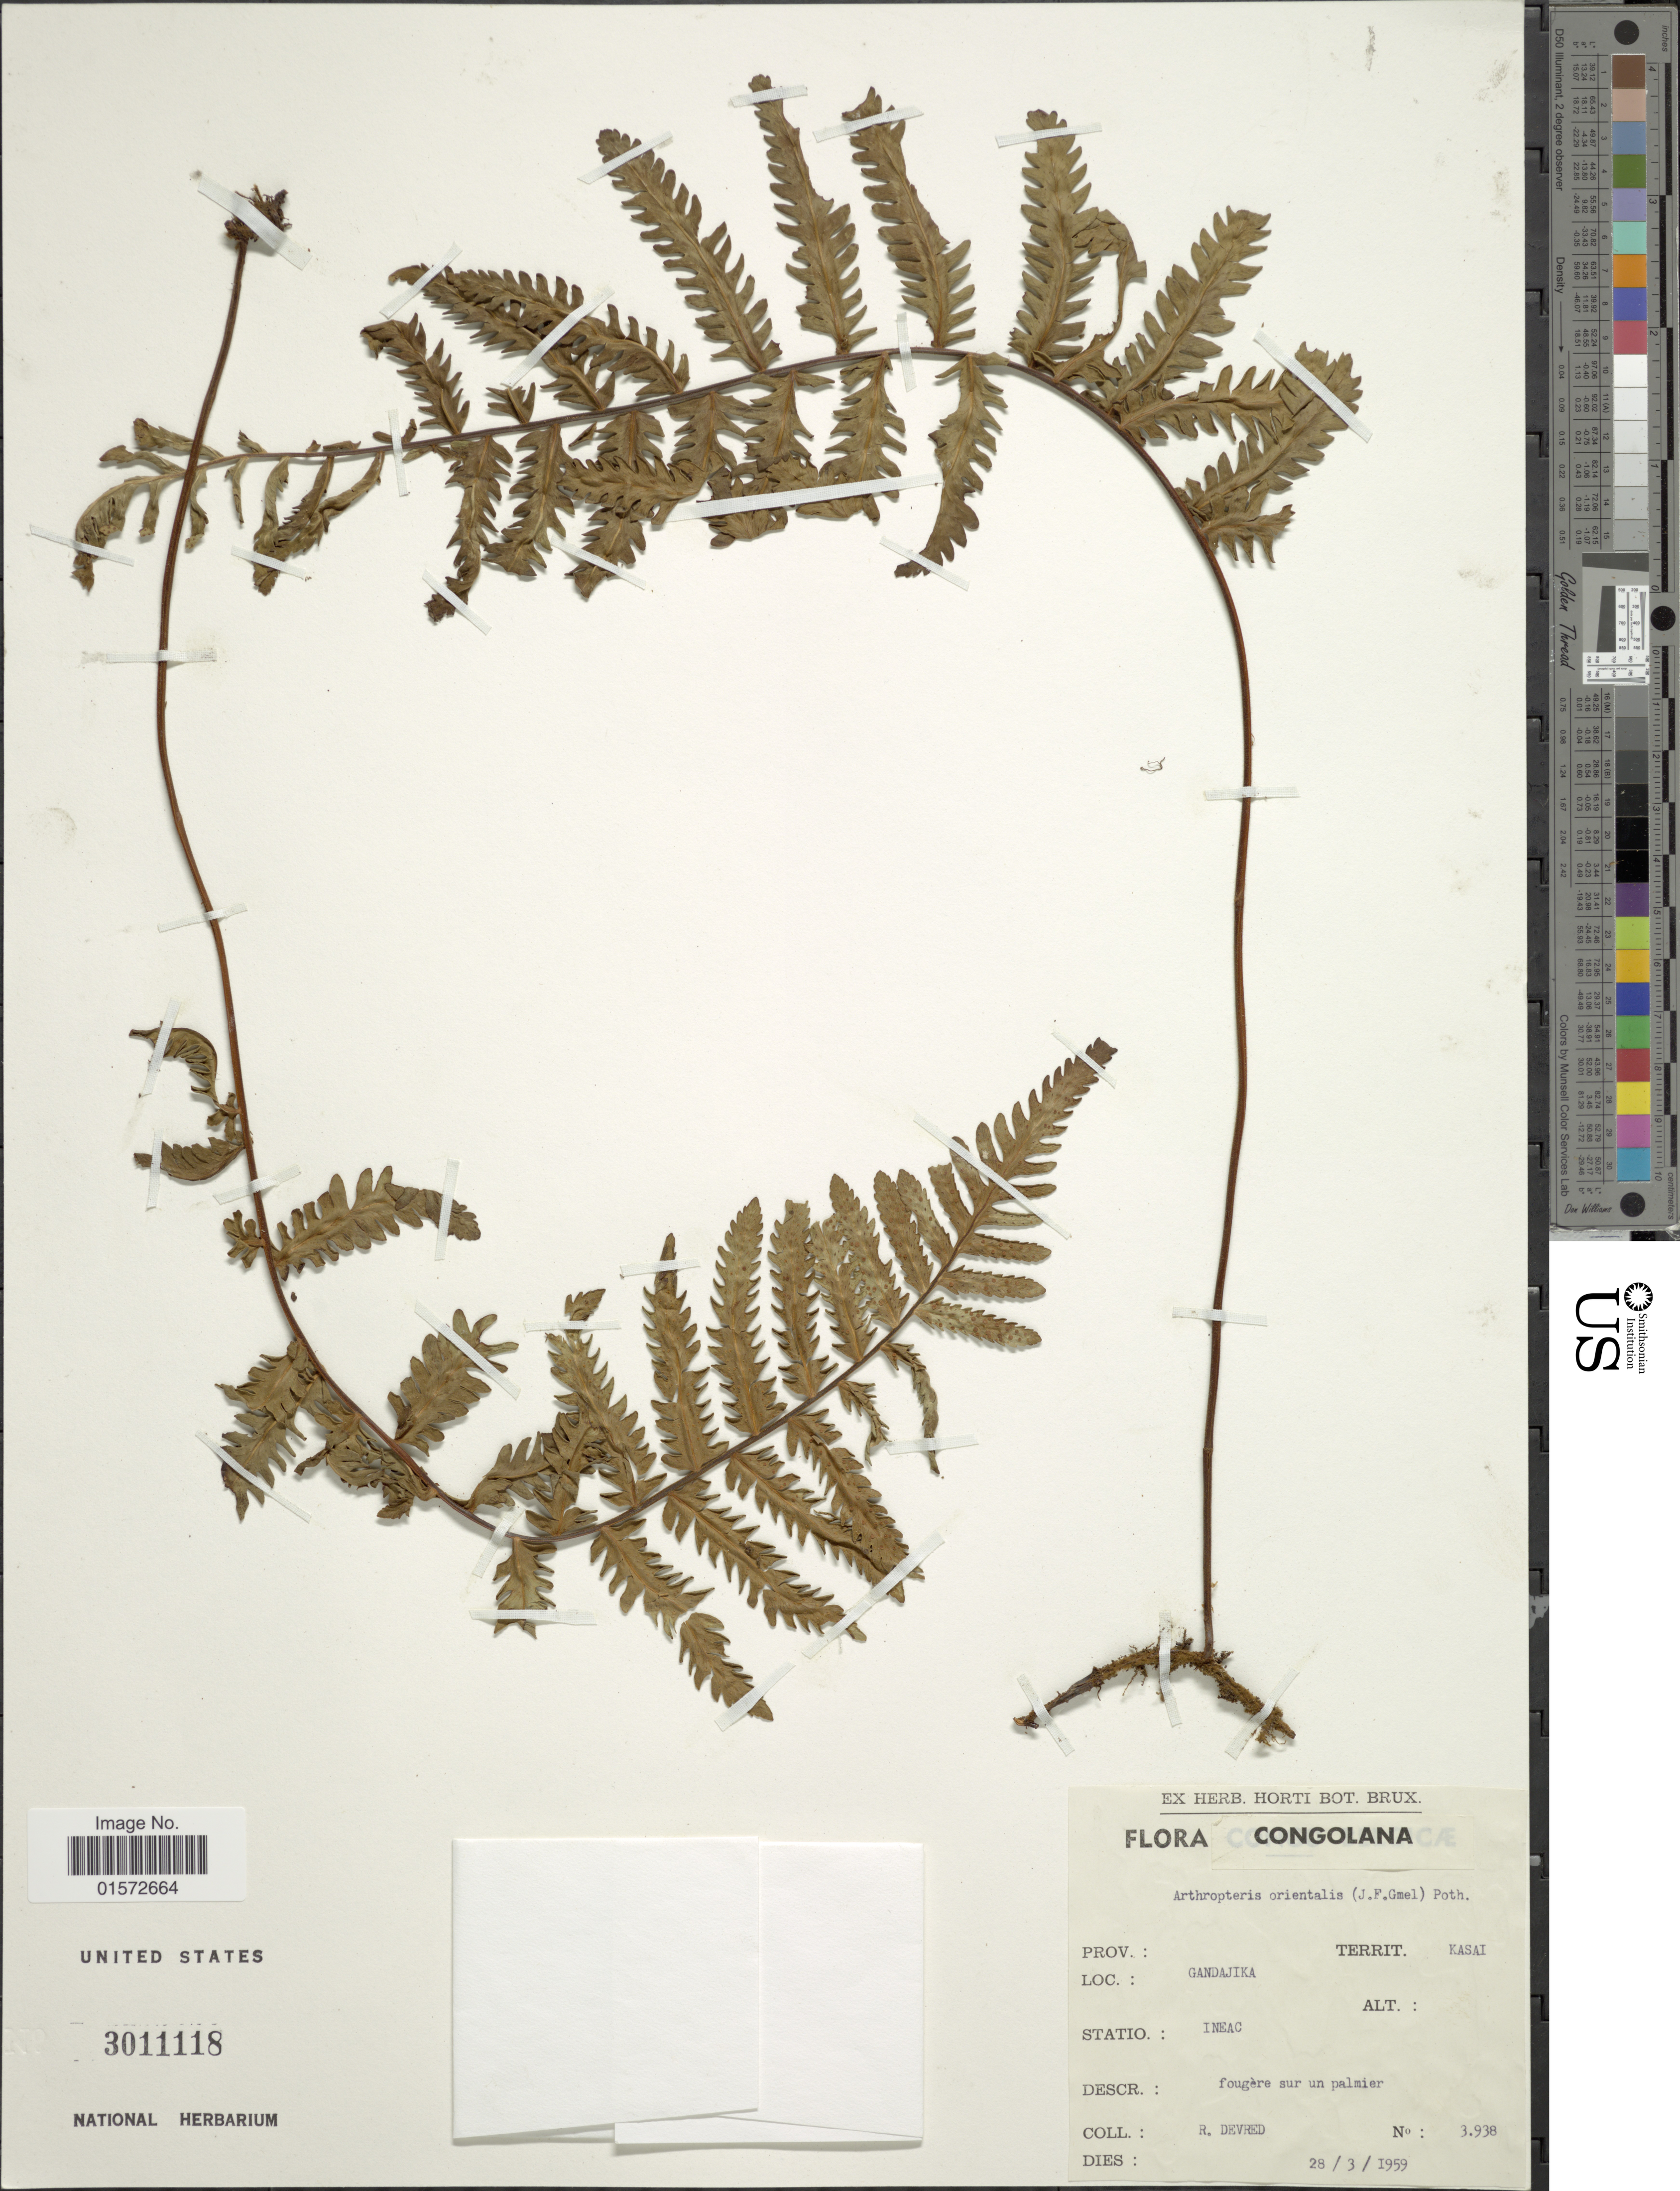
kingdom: Plantae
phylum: Tracheophyta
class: Polypodiopsida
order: Polypodiales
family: Tectariaceae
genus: Arthropteris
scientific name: Arthropteris orientalis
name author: (J.F. Gmel.) Posth.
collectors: R. Devred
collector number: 3938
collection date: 1959-03-28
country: Congo, Democratic Republic of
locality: Gandajika. Territ. Kasai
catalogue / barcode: US 3011118